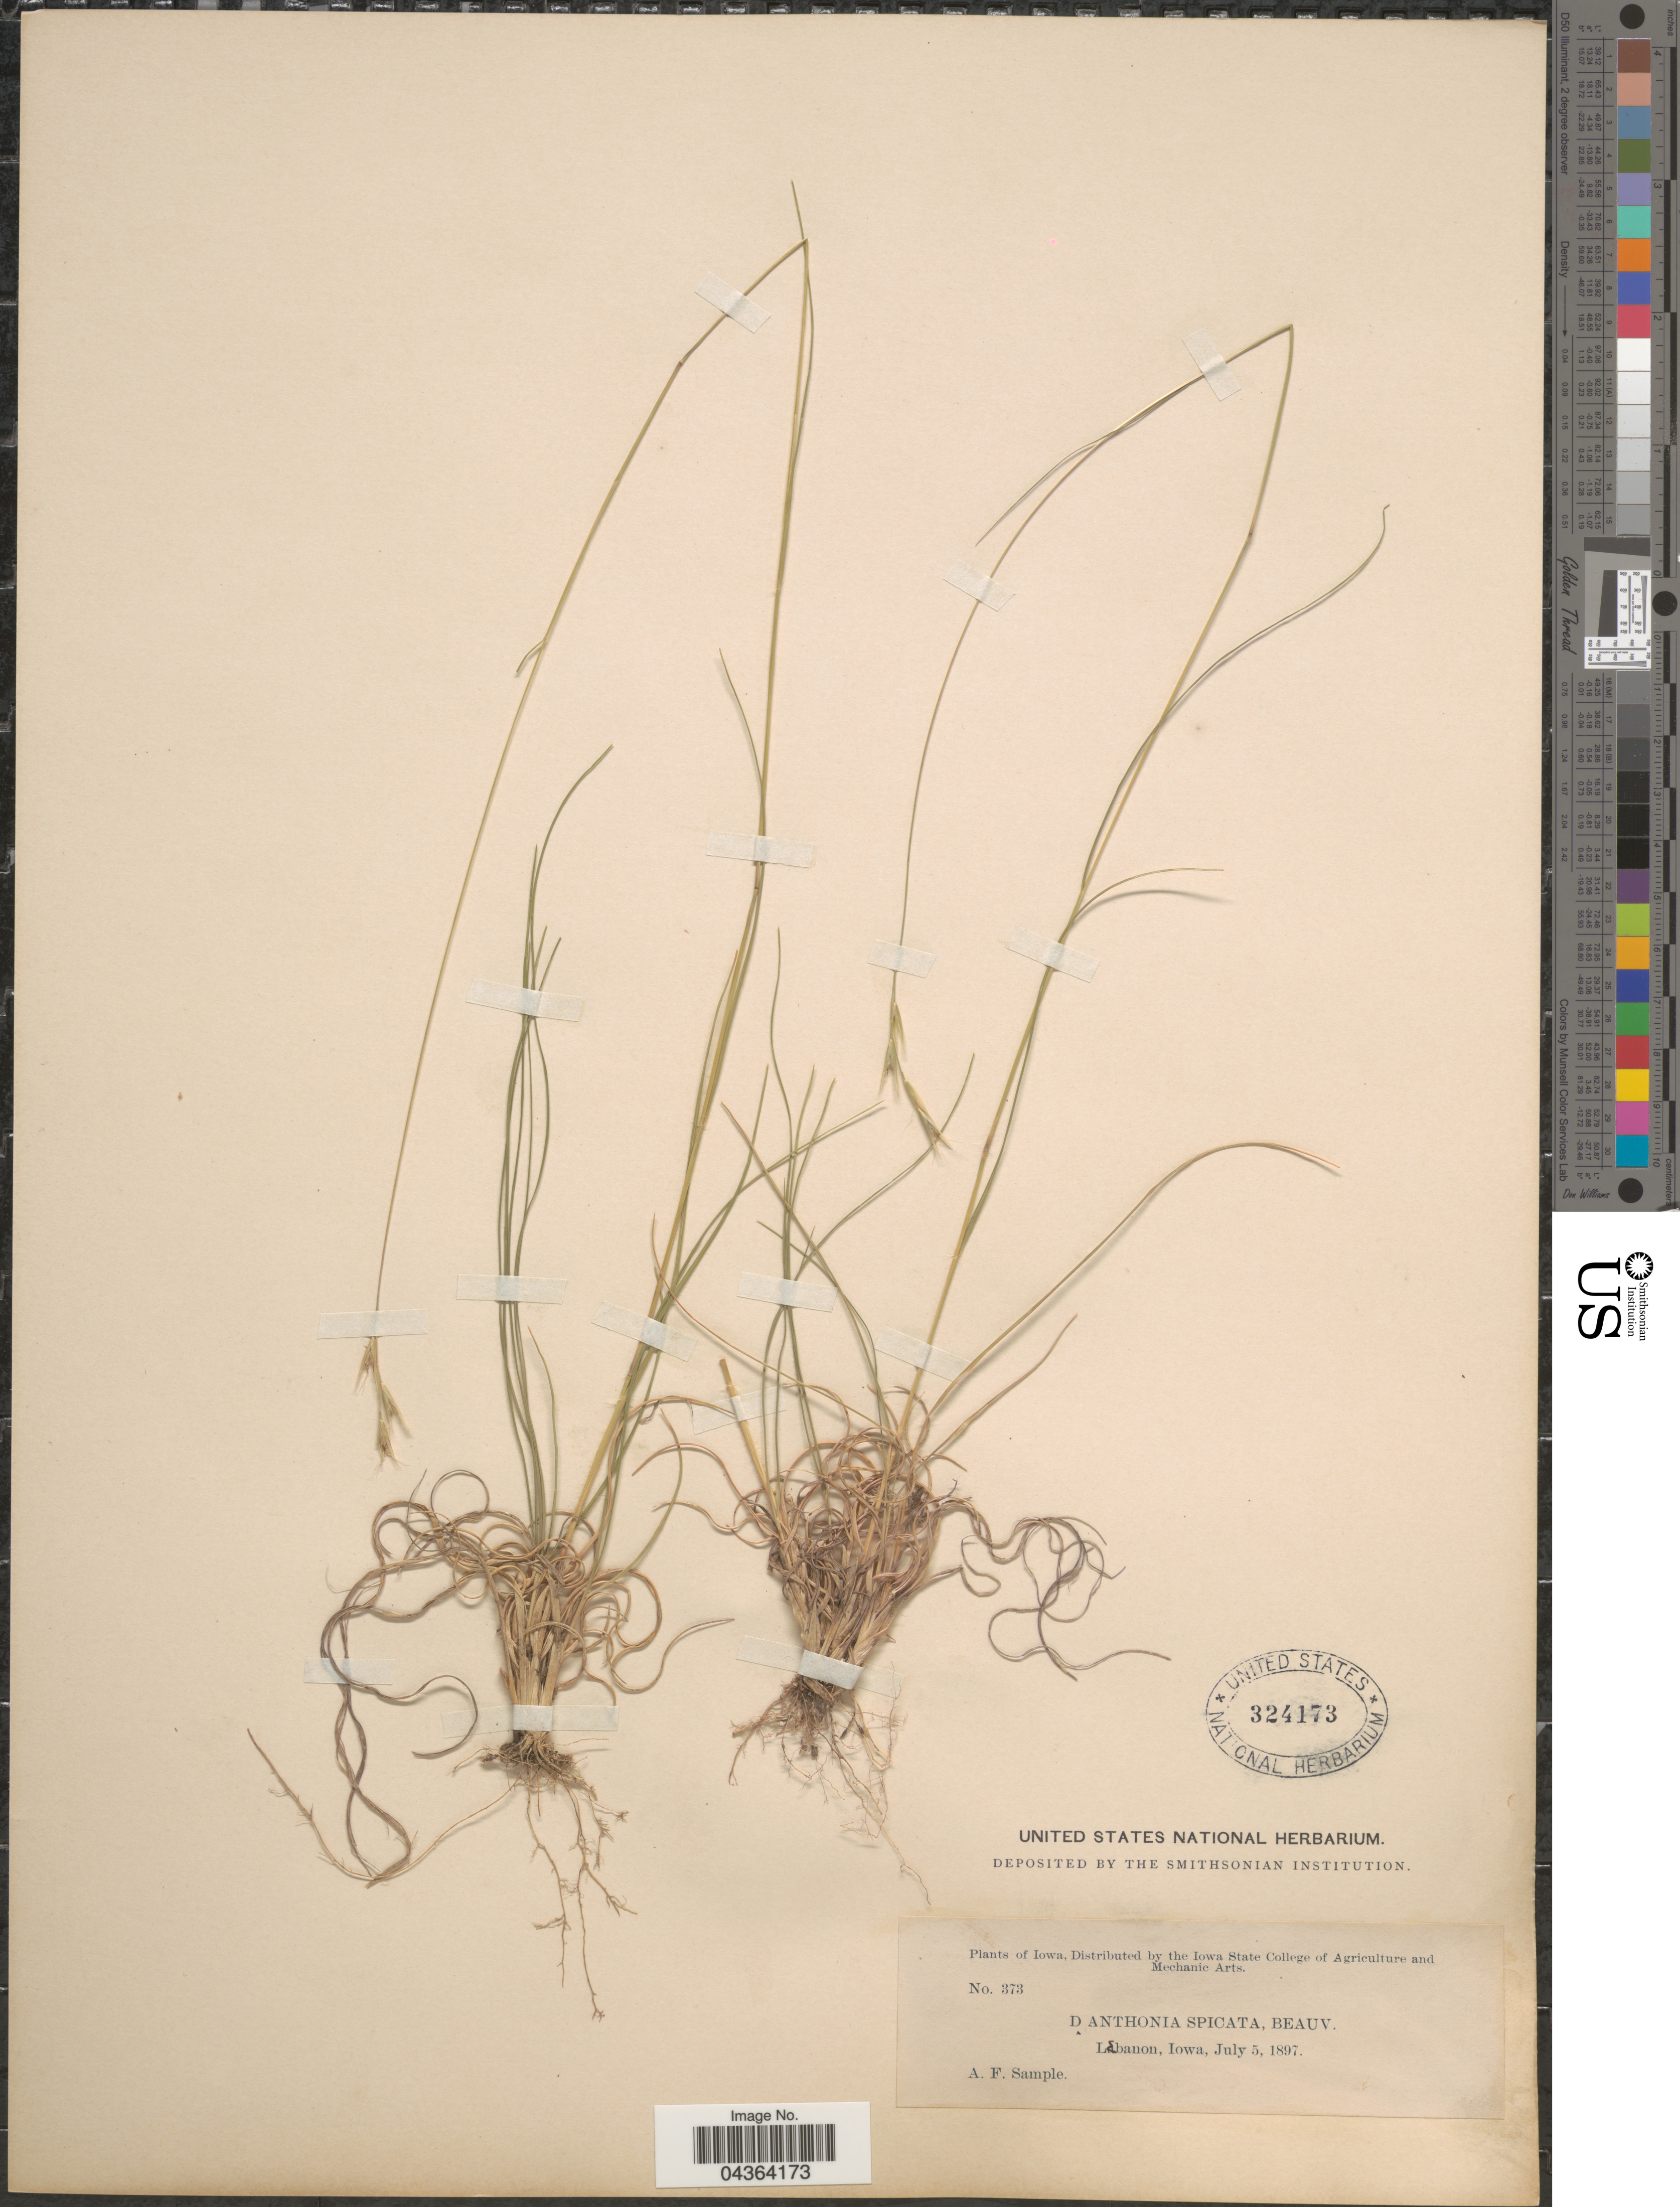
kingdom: Plantae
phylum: Tracheophyta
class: Liliopsida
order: Poales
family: Poaceae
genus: Danthonia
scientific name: Danthonia spicata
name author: (L.) P. Beauv. ex Roem. & Schult.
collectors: A. Sample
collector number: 373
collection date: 1897-07-05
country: United States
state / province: Iowa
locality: Lebanon.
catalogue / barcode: US 324173